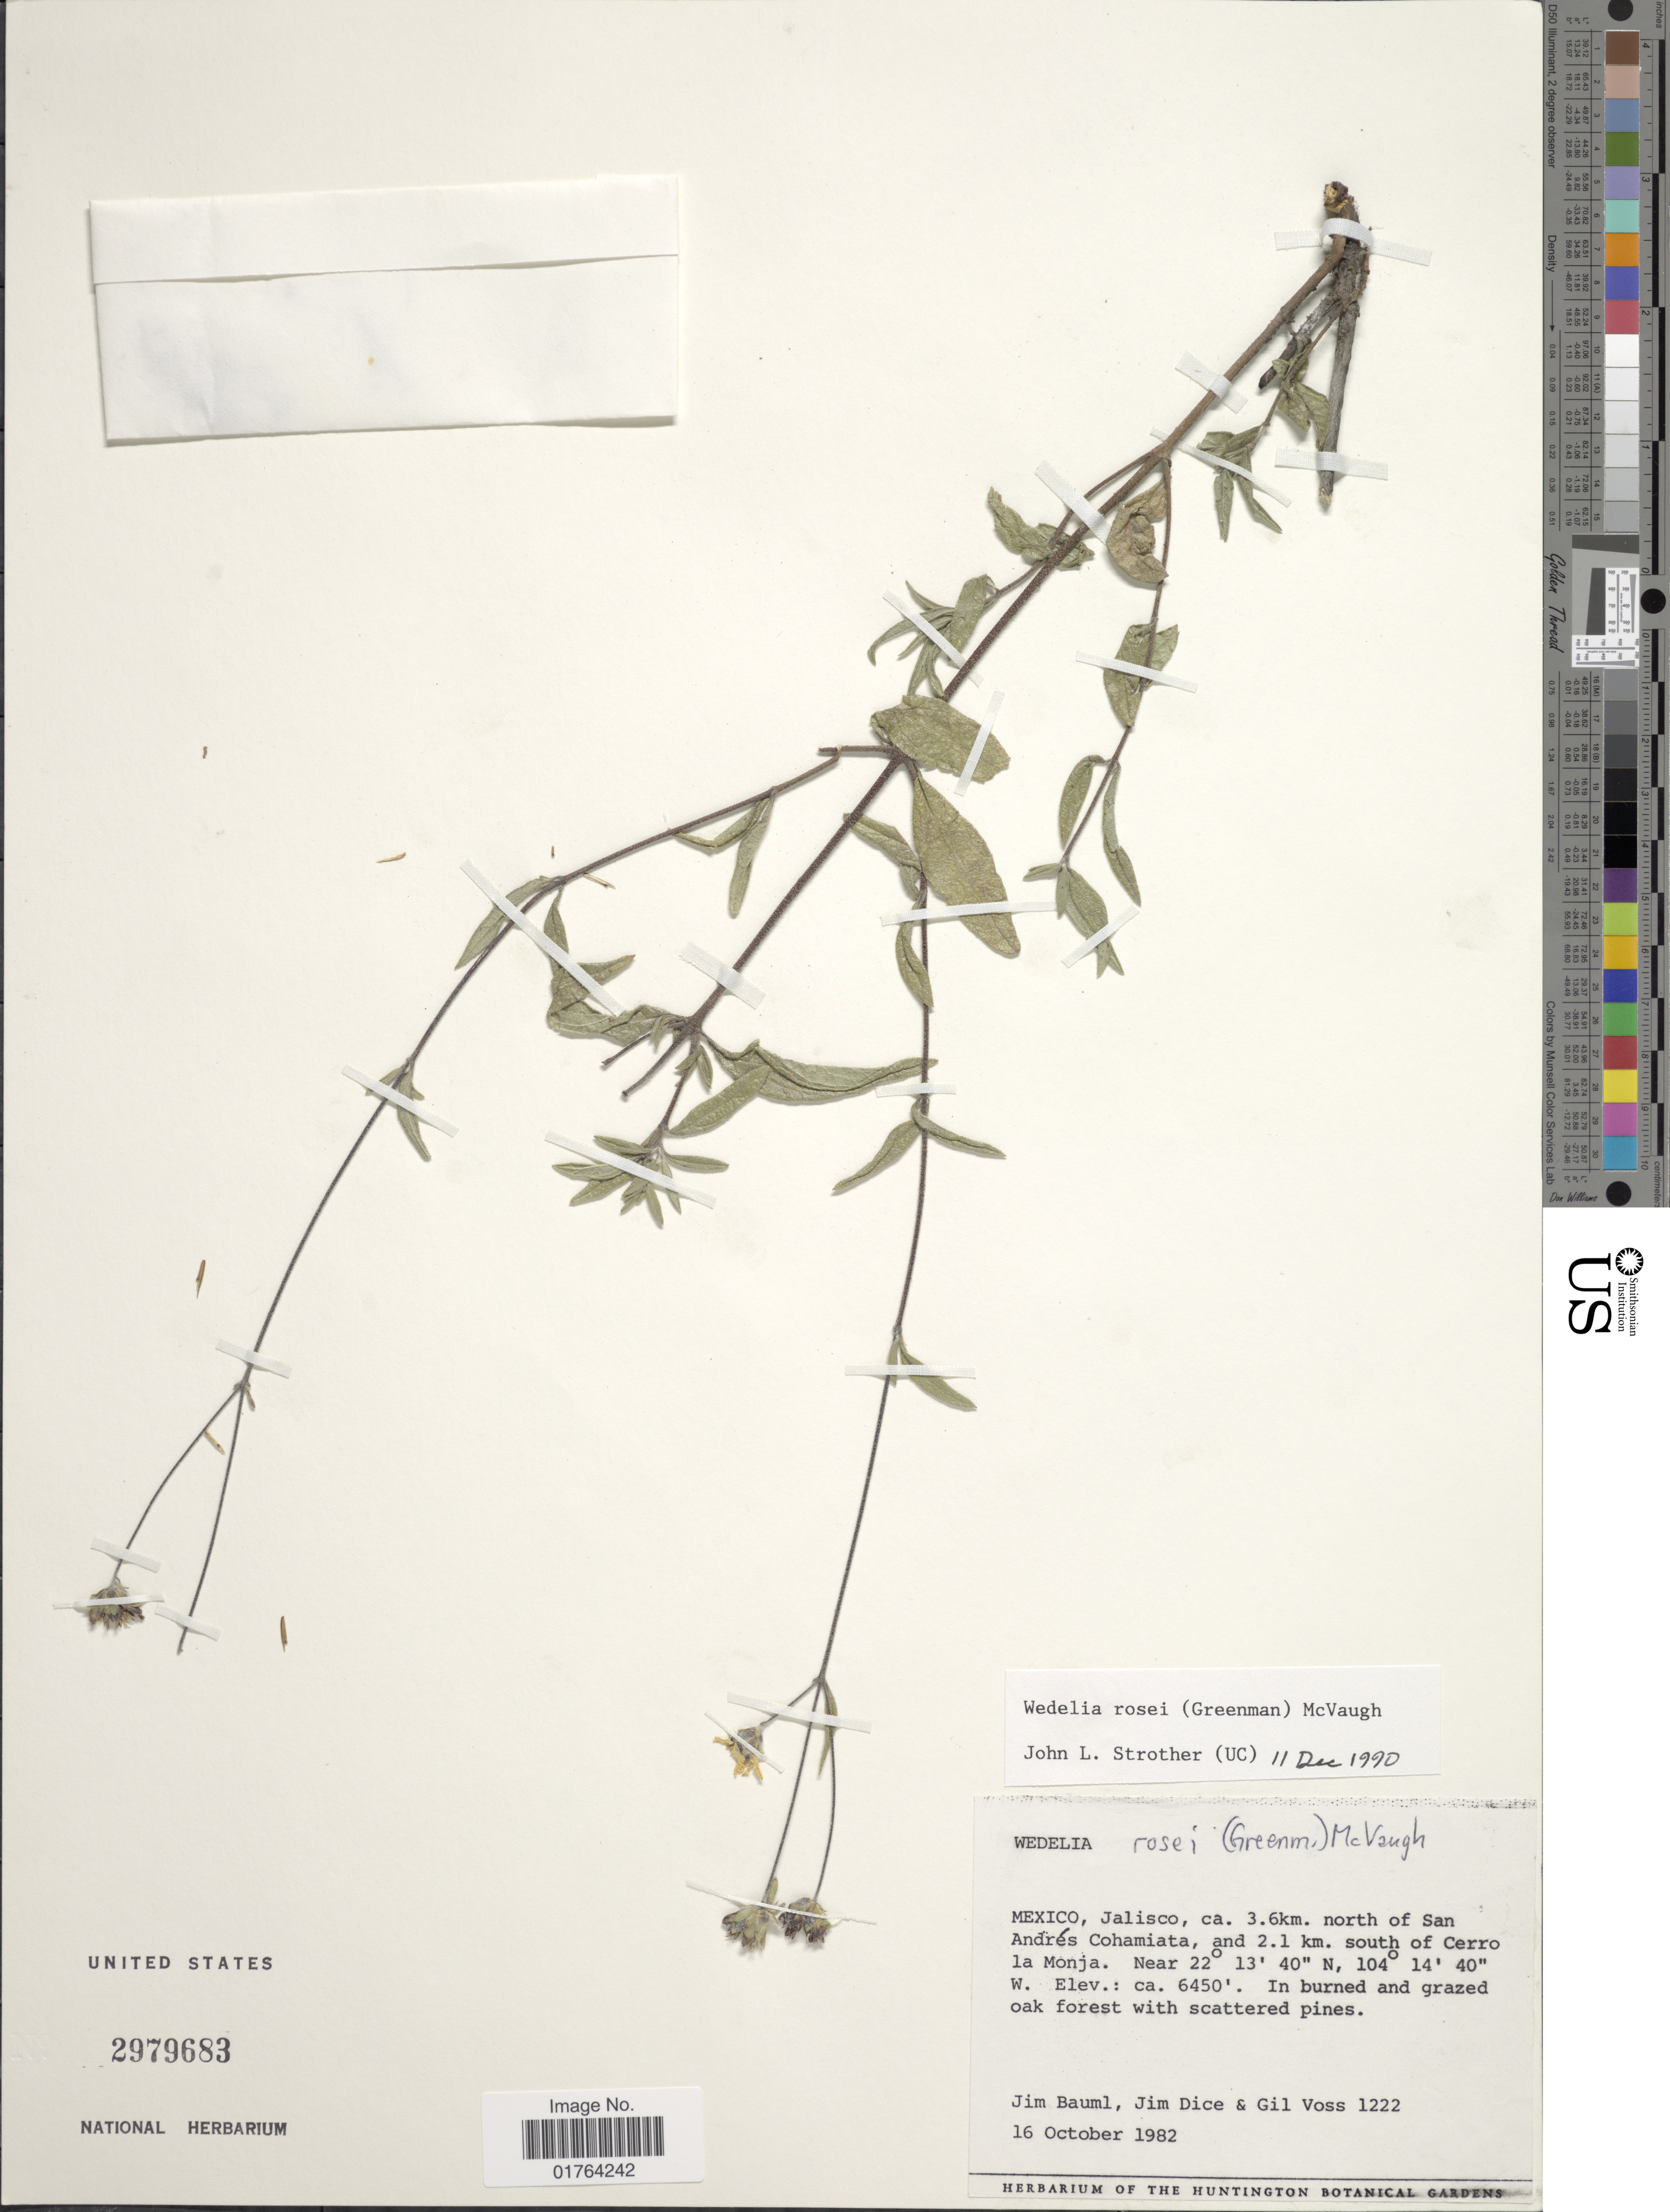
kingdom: Plantae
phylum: Tracheophyta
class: Magnoliopsida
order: Asterales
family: Asteraceae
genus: Wedelia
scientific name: Wedelia rosei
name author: (Greenm.) McVaugh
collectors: J. Bauml, J. Dice & G. Voss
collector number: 1222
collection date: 1982-10-16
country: Mexico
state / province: Jalisco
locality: Jalisco, 3.6 km. north of San Andres Cohamiata, and 2.1 km. south of Cerro la Monja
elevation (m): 1966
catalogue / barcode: US 2979683